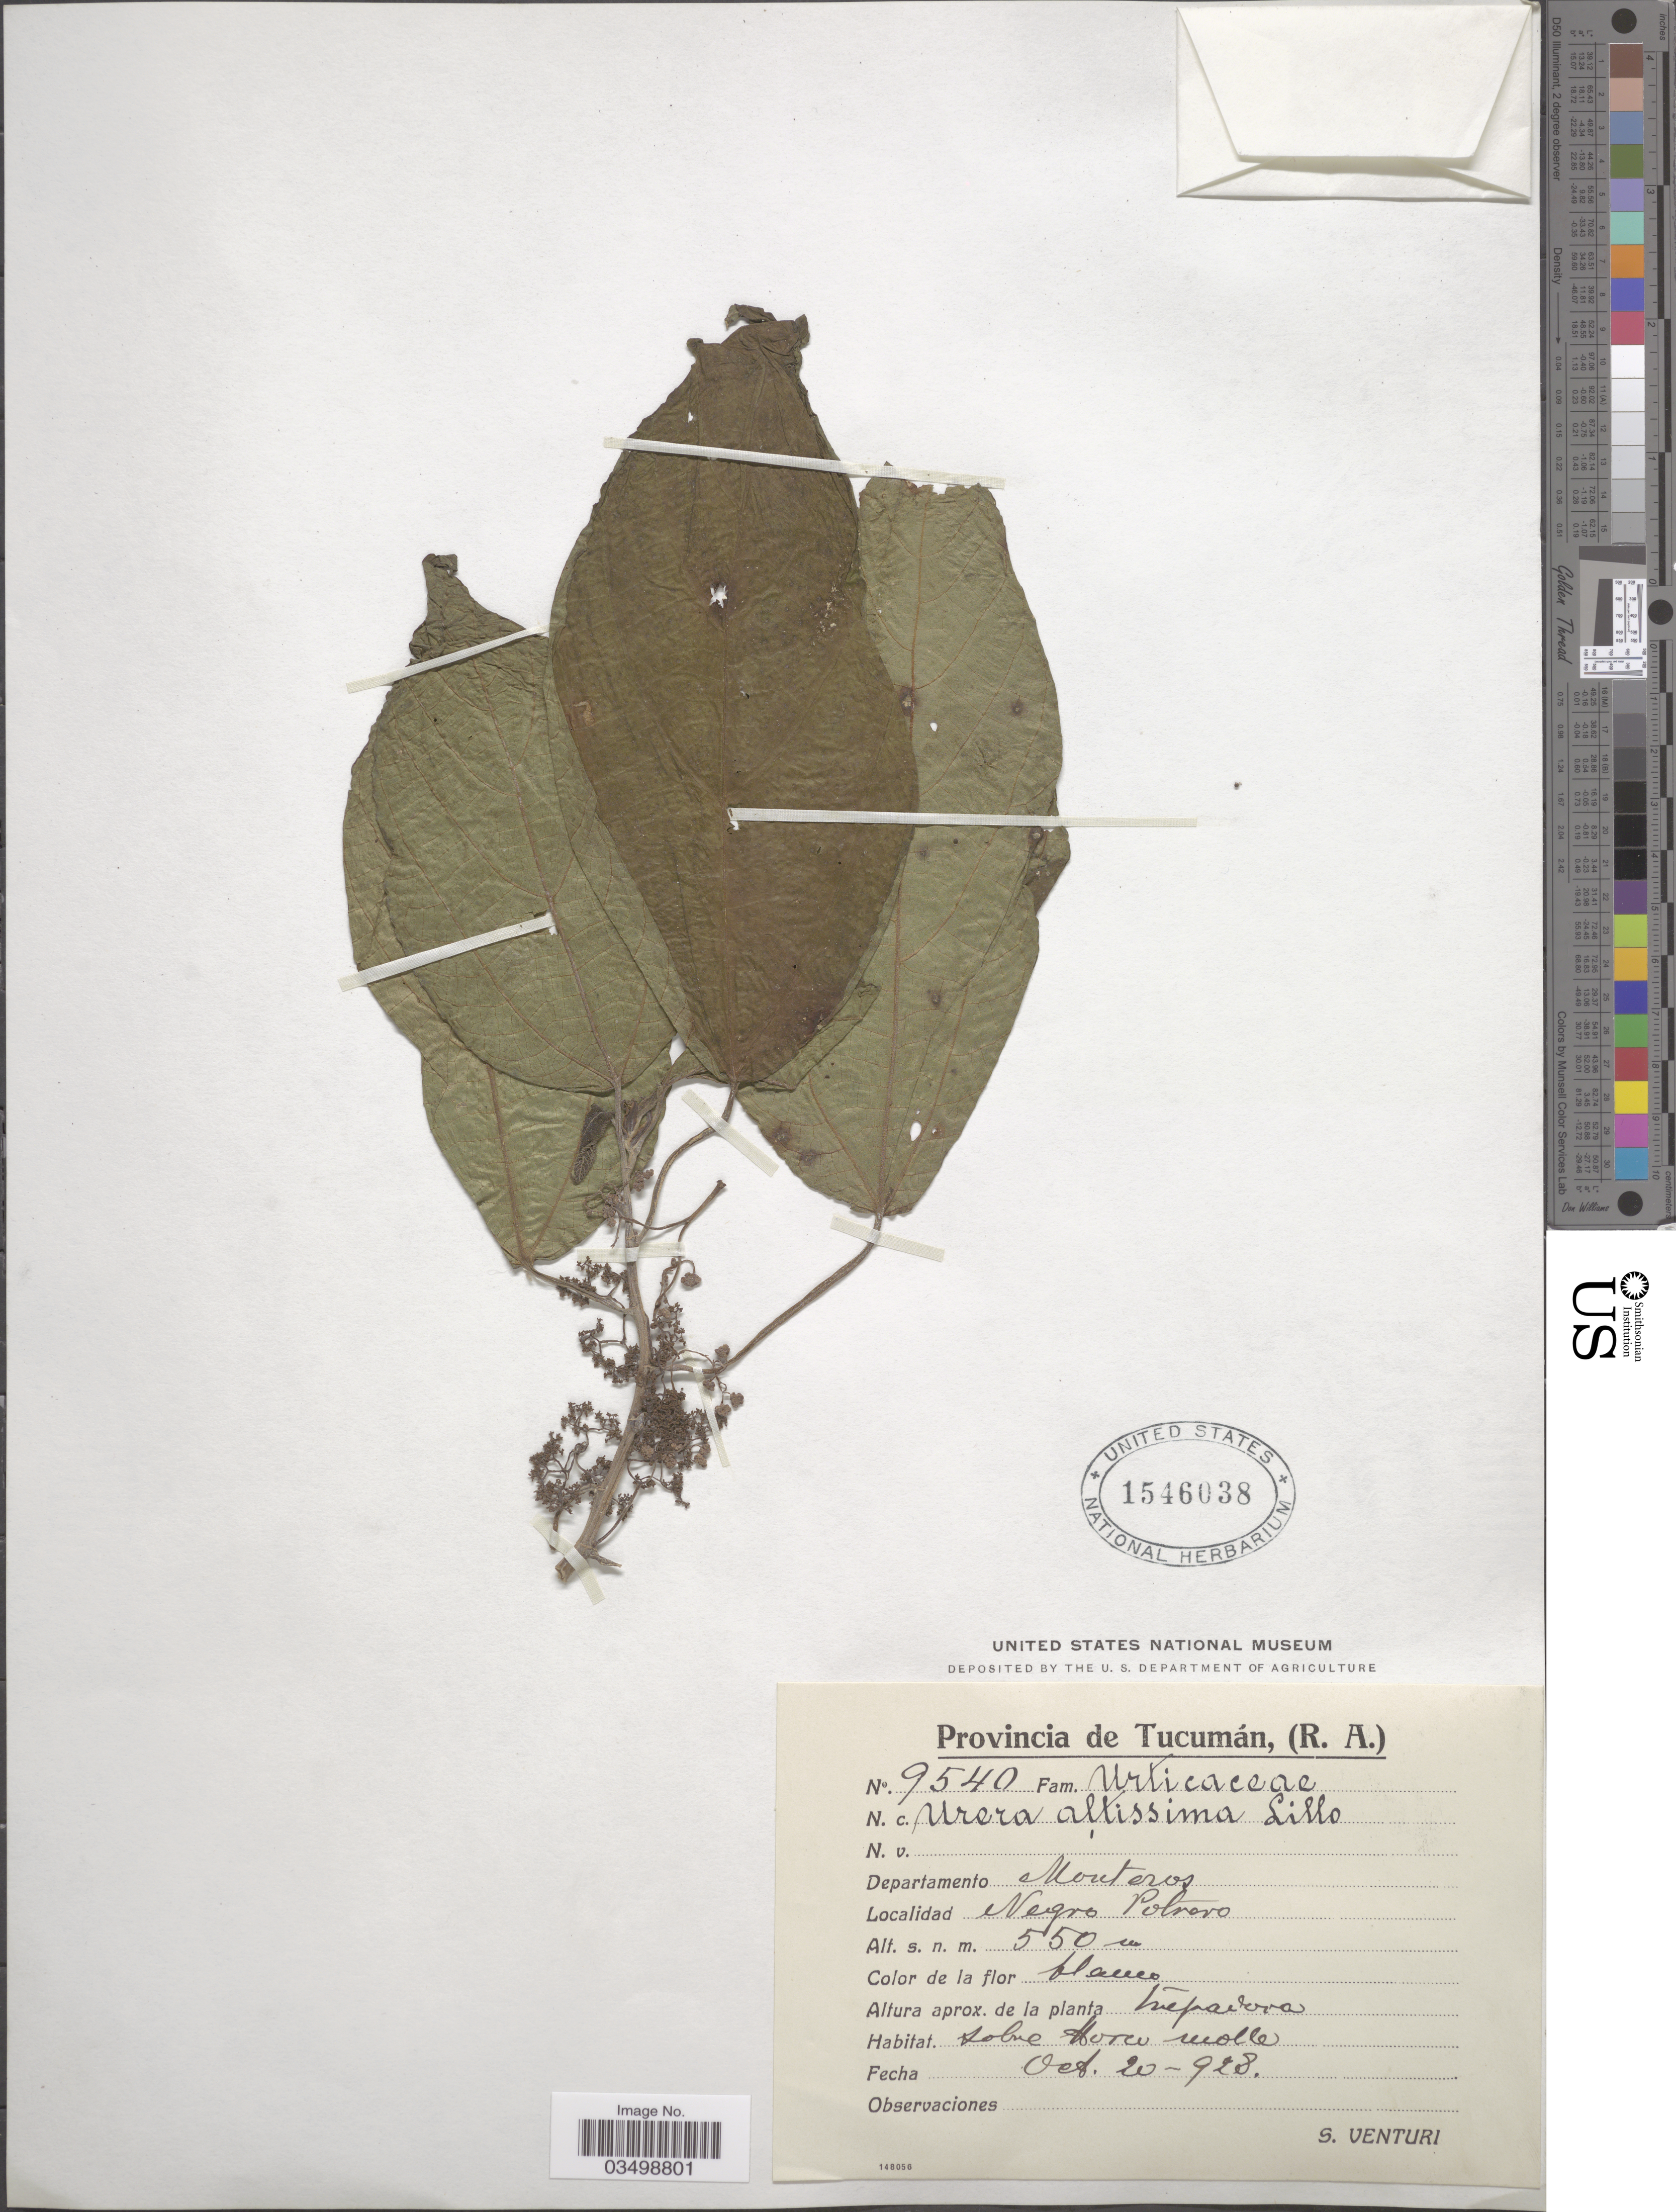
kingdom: Plantae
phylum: Tracheophyta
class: Magnoliopsida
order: Rosales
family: Urticaceae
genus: Urera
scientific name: Urera altissima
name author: Lillo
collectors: S. Venturi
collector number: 9540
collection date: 1928-10-20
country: Argentina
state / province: Tucuman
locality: Departamento Monteros. Negro Potrero.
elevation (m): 550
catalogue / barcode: US 1546038